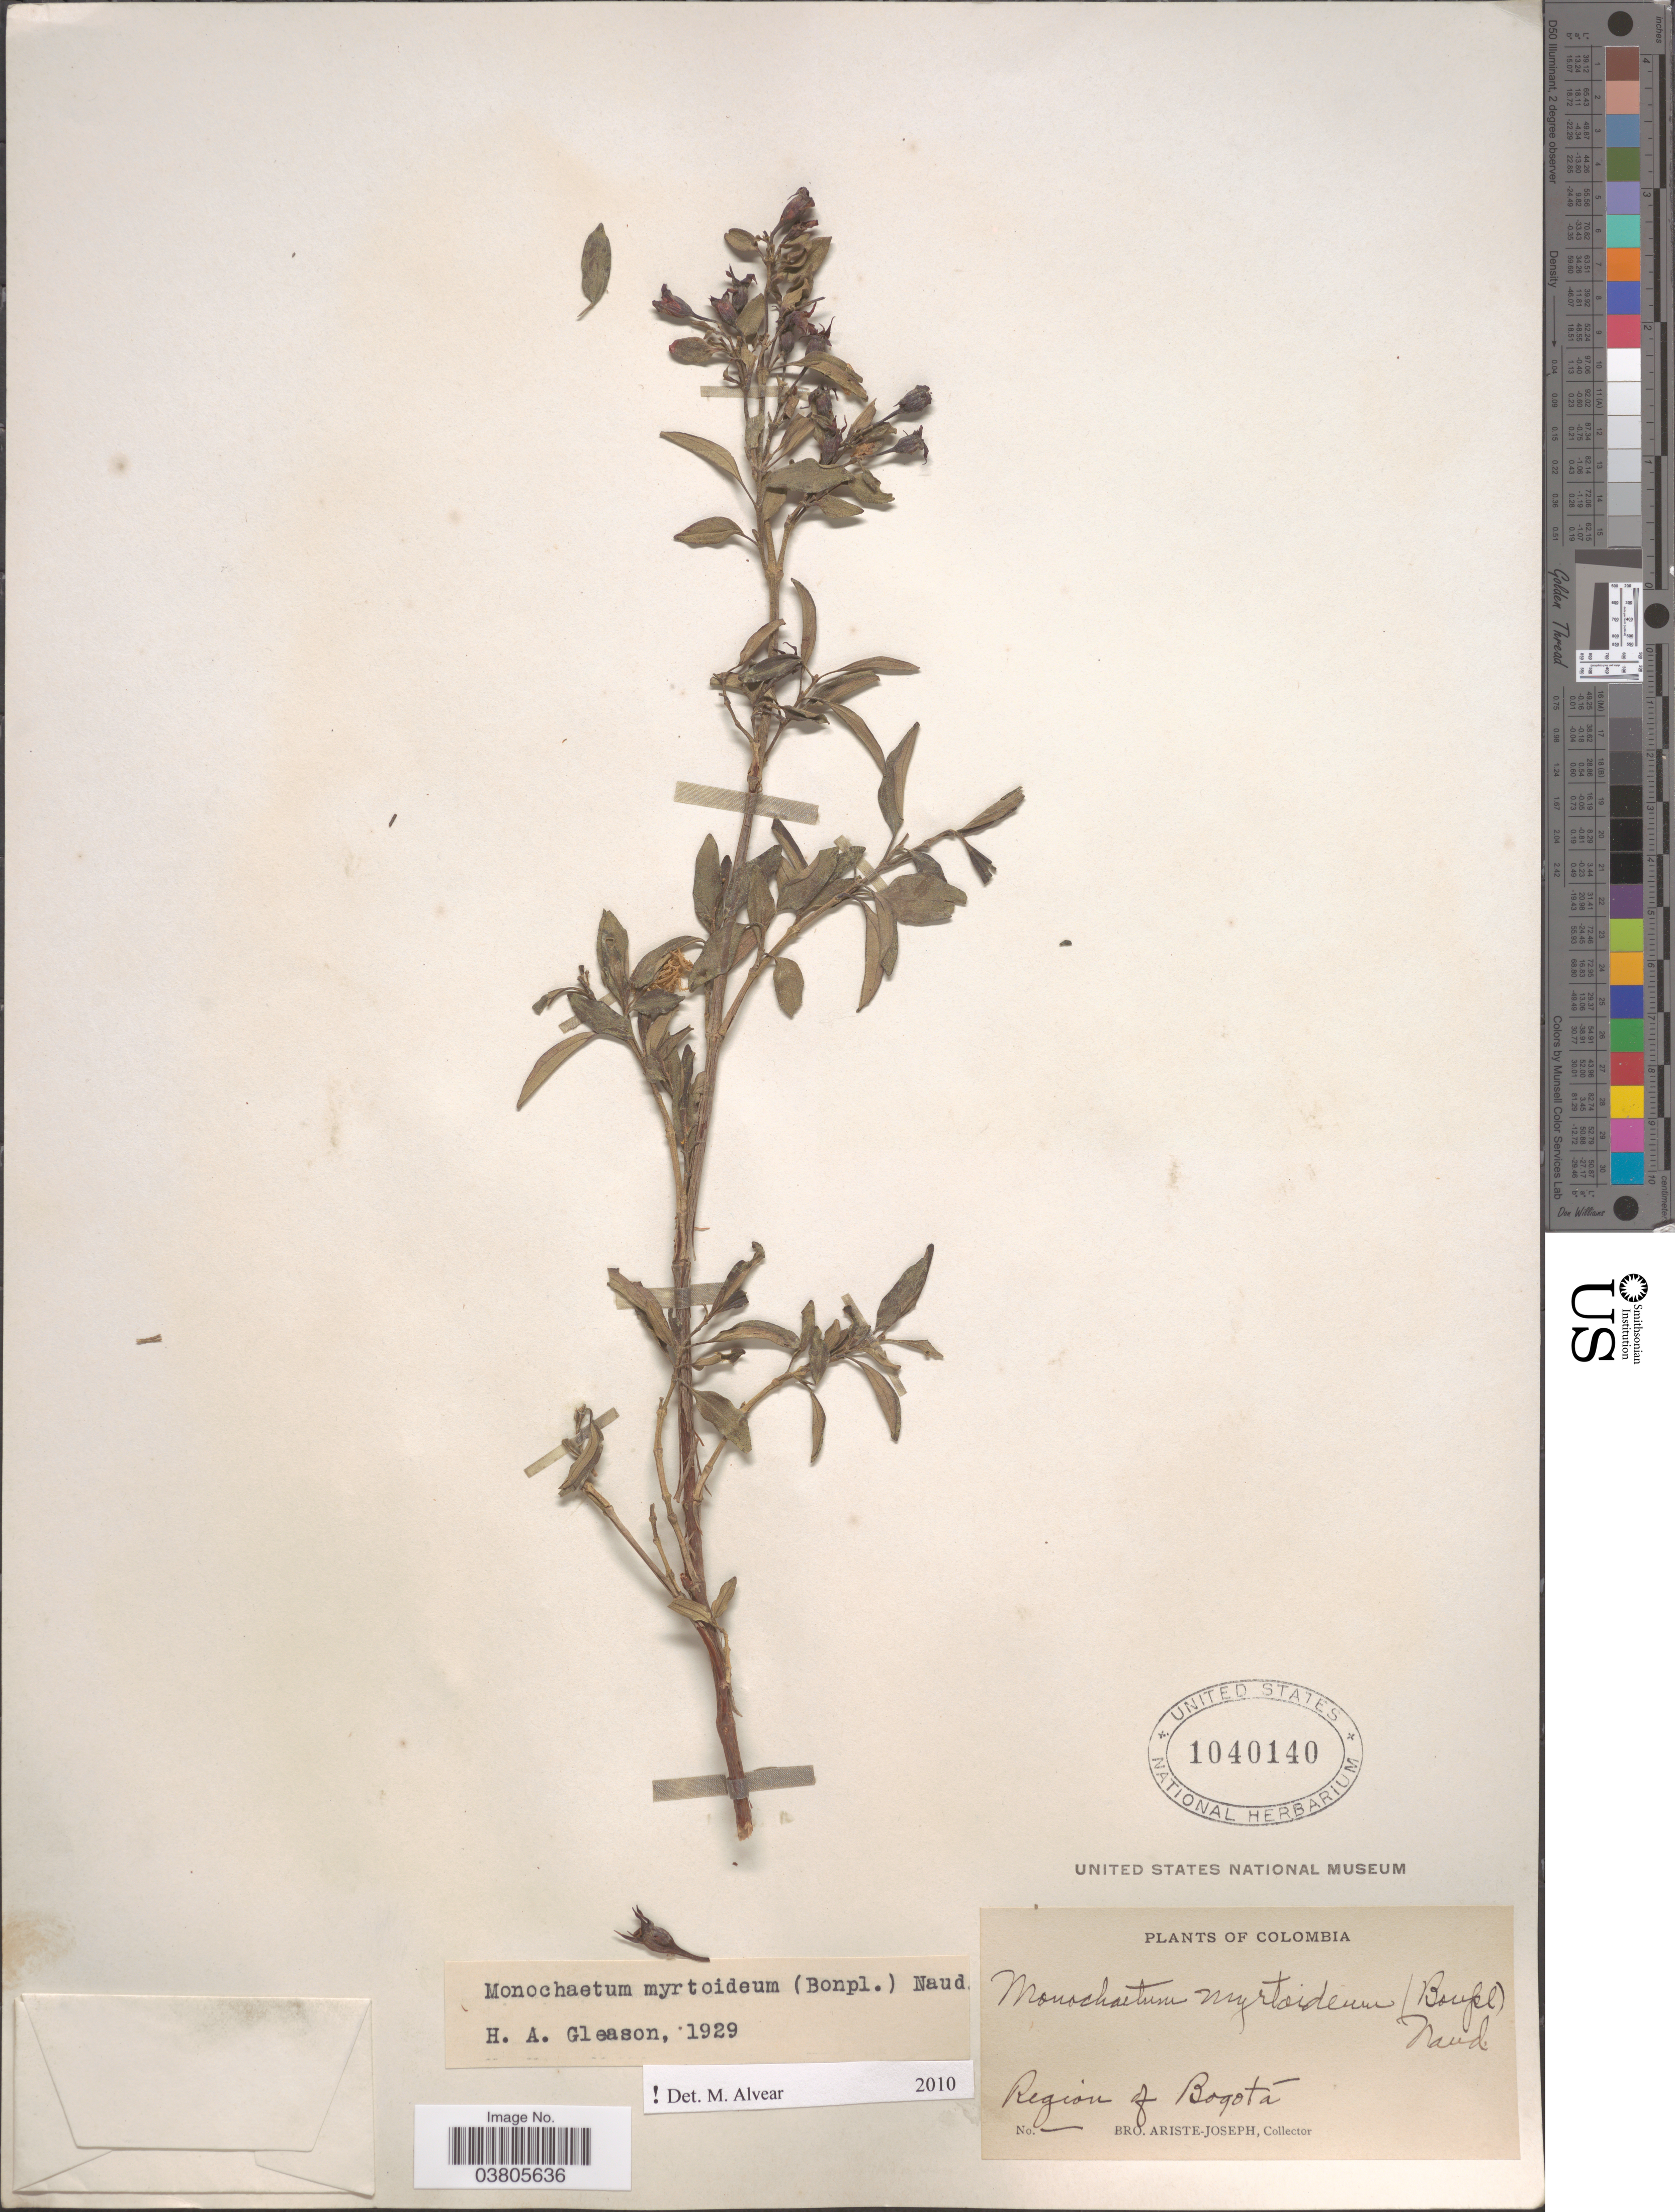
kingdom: Plantae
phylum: Tracheophyta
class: Magnoliopsida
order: Myrtales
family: Melastomataceae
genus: Monochaetum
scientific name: Monochaetum myrtoideum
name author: Naudin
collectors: Bro. Ariste-Joseph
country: Colombia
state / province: Bogota D.C.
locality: Region of Bogotá.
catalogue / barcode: US 1040140